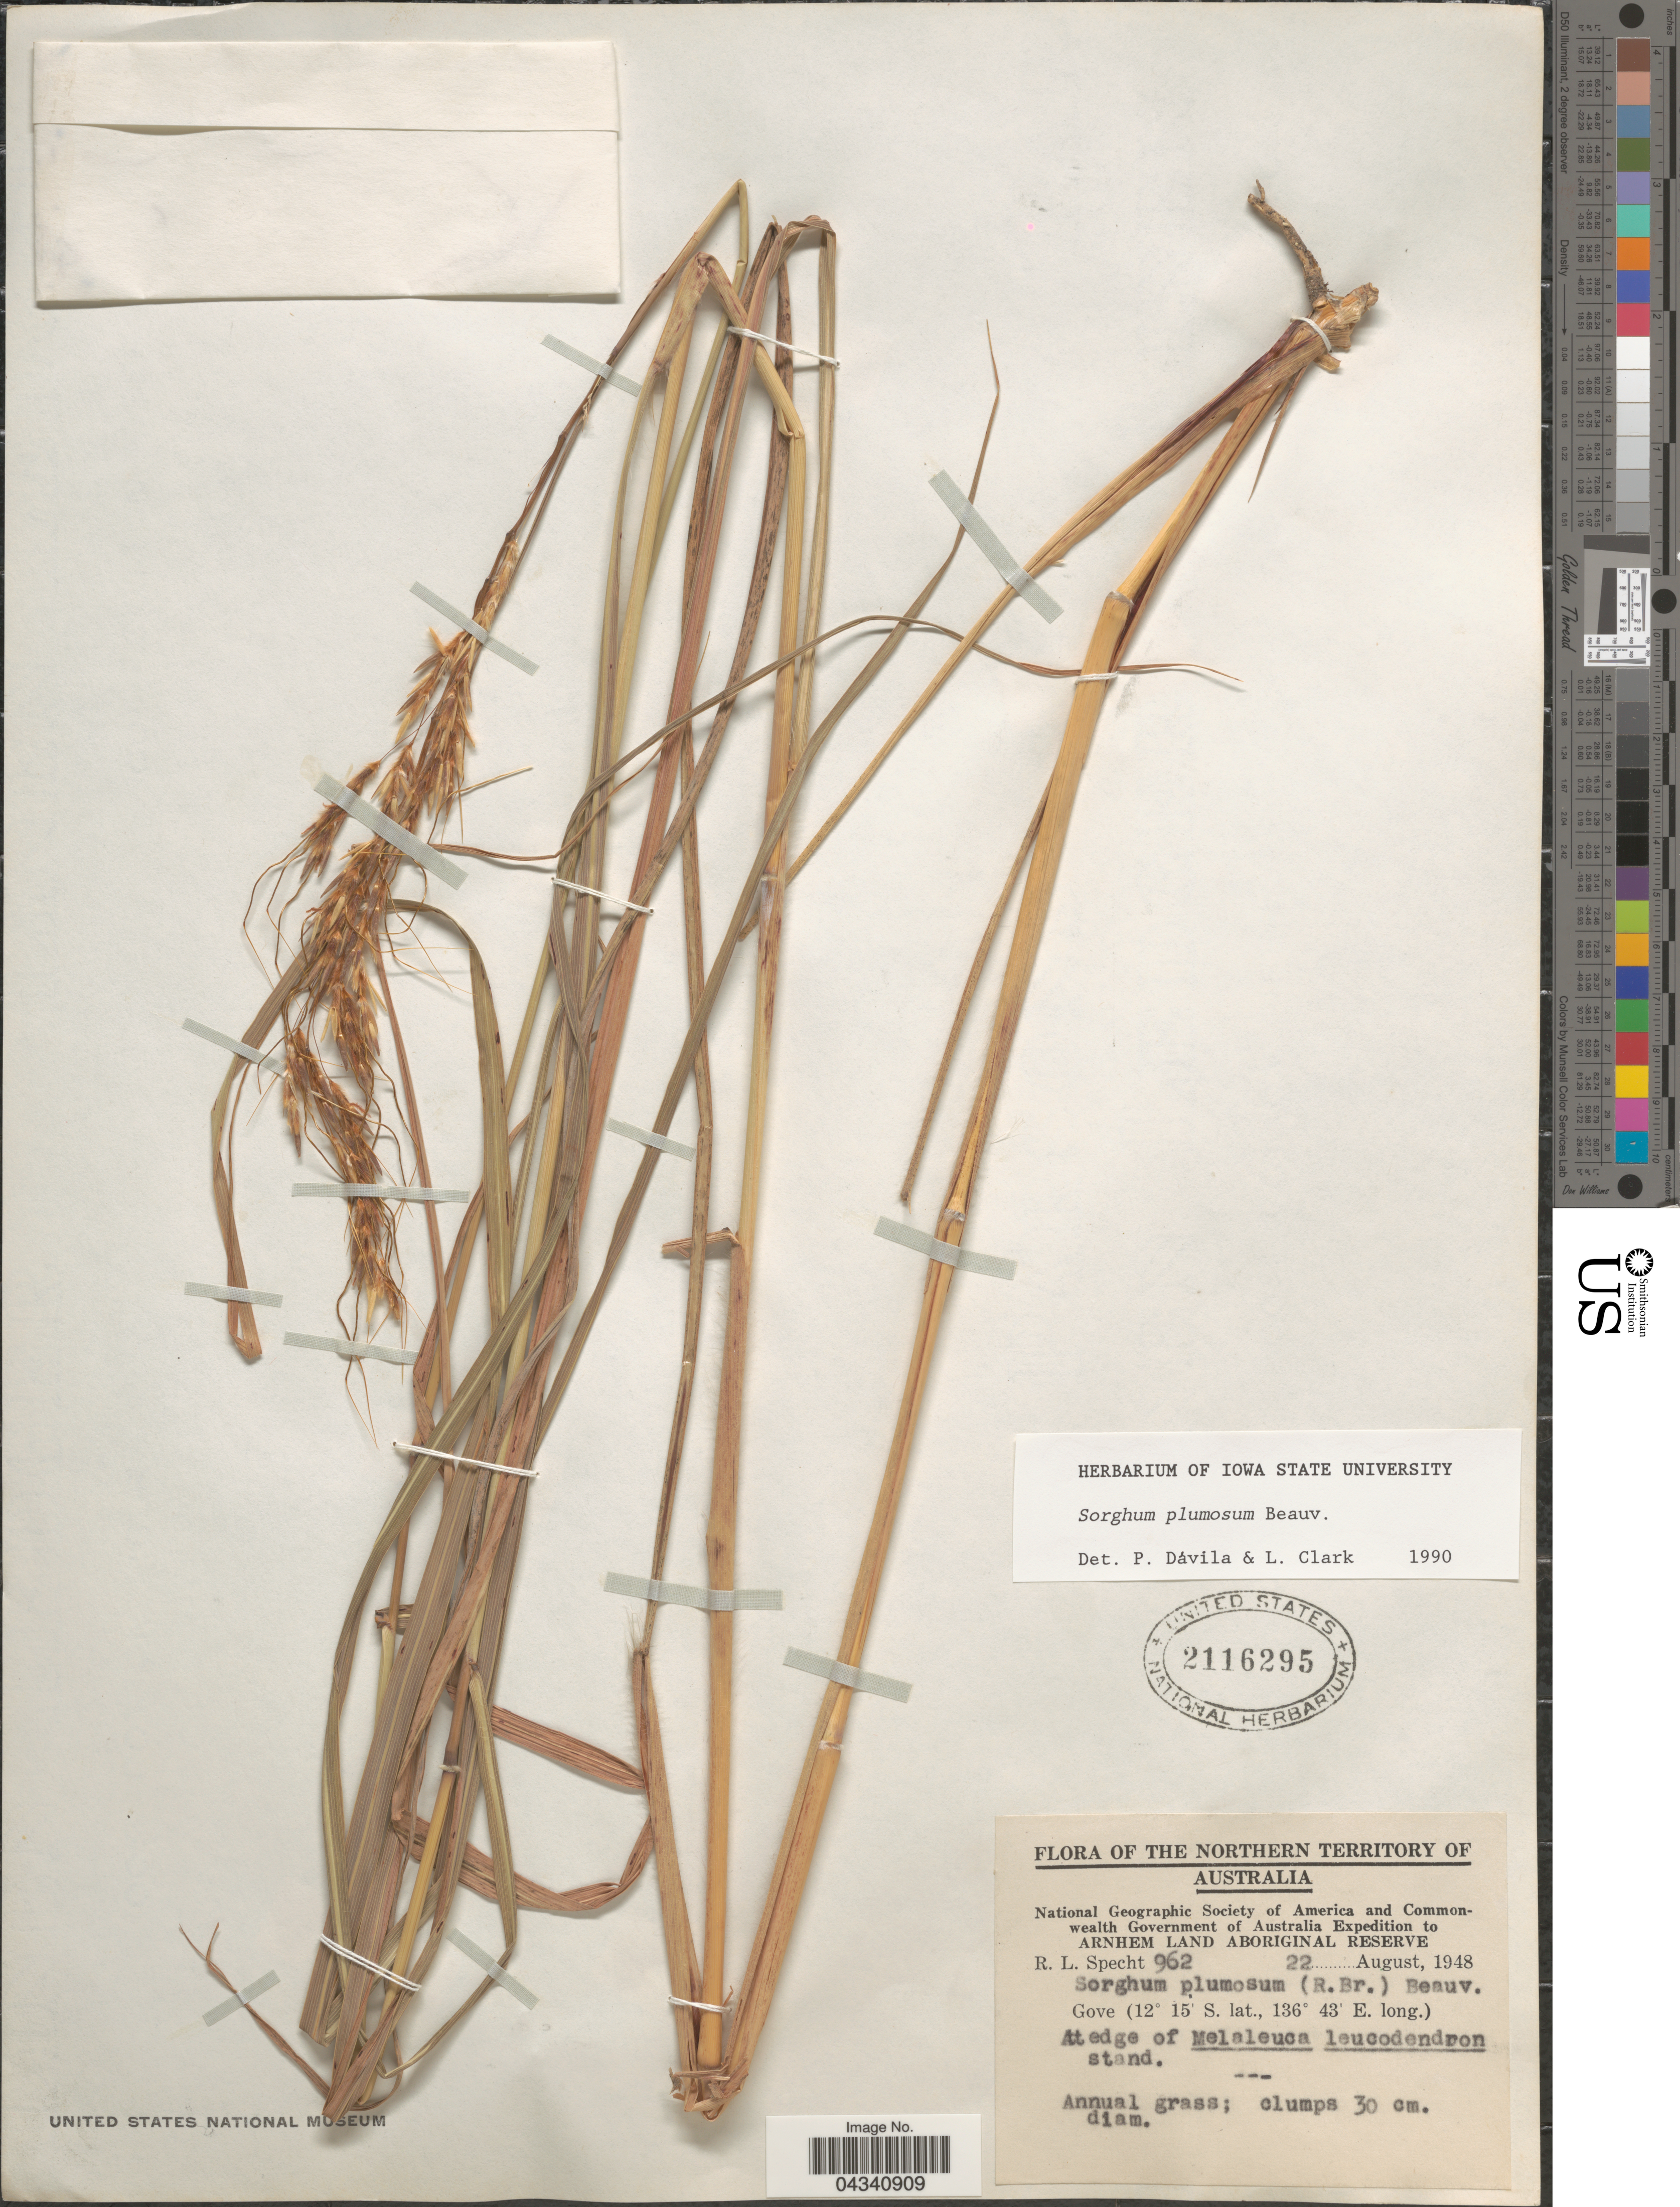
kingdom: Plantae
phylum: Tracheophyta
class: Liliopsida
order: Poales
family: Poaceae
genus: Sorghum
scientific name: Sorghum plumosum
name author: (R. Br.) P. Beauv.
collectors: R. L. Specht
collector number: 962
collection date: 1948-08-22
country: Australia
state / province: Northern Territory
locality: National Geographic Society of America and Commonwealth Government of Australia Expedition to Arnhem Land Aboriginal Reserve. Gove. At edge of Melaleuca leucodendron stand.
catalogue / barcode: US 2116295